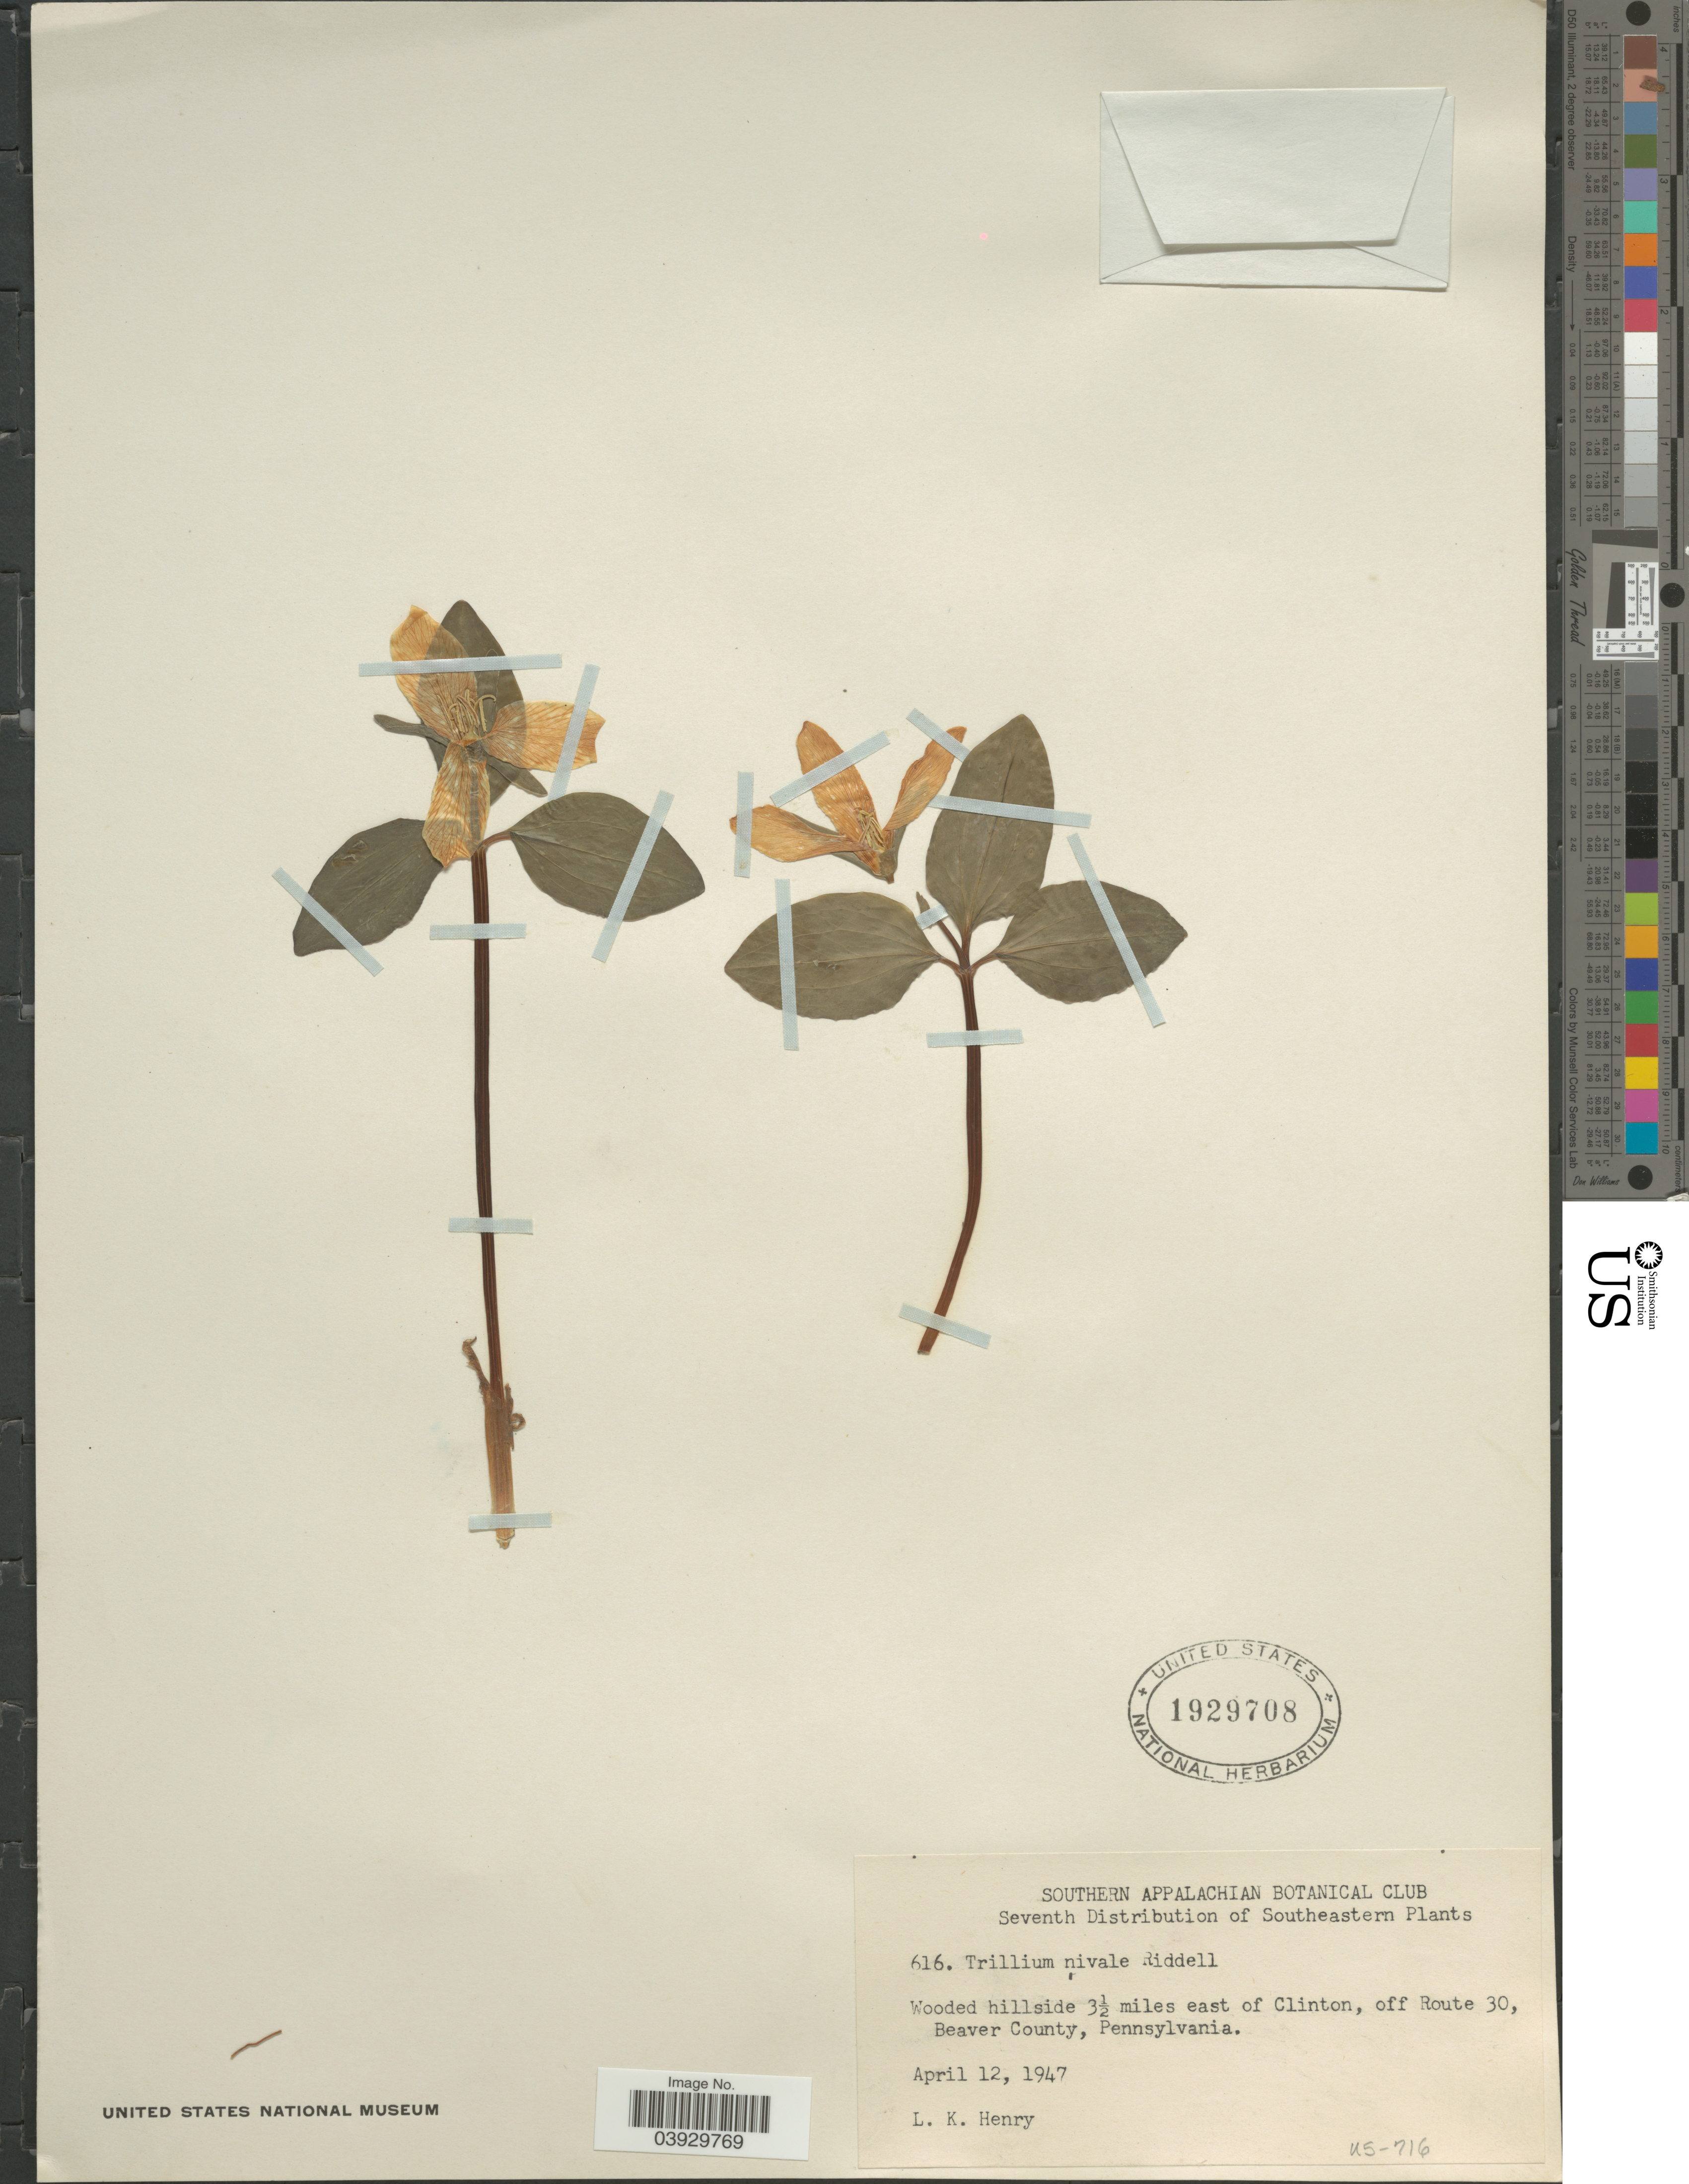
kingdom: Plantae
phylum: Tracheophyta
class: Liliopsida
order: Liliales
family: Melanthiaceae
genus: Trillium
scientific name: Trillium nivale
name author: Riddell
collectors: L. K. Henry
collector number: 616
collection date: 1947-04-12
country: United States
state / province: Pennsylvania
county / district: Beaver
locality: Southeastern. Wooded hillside 3½ miles east of Clinton, off Route 30, Beaver County.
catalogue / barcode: US 1929708